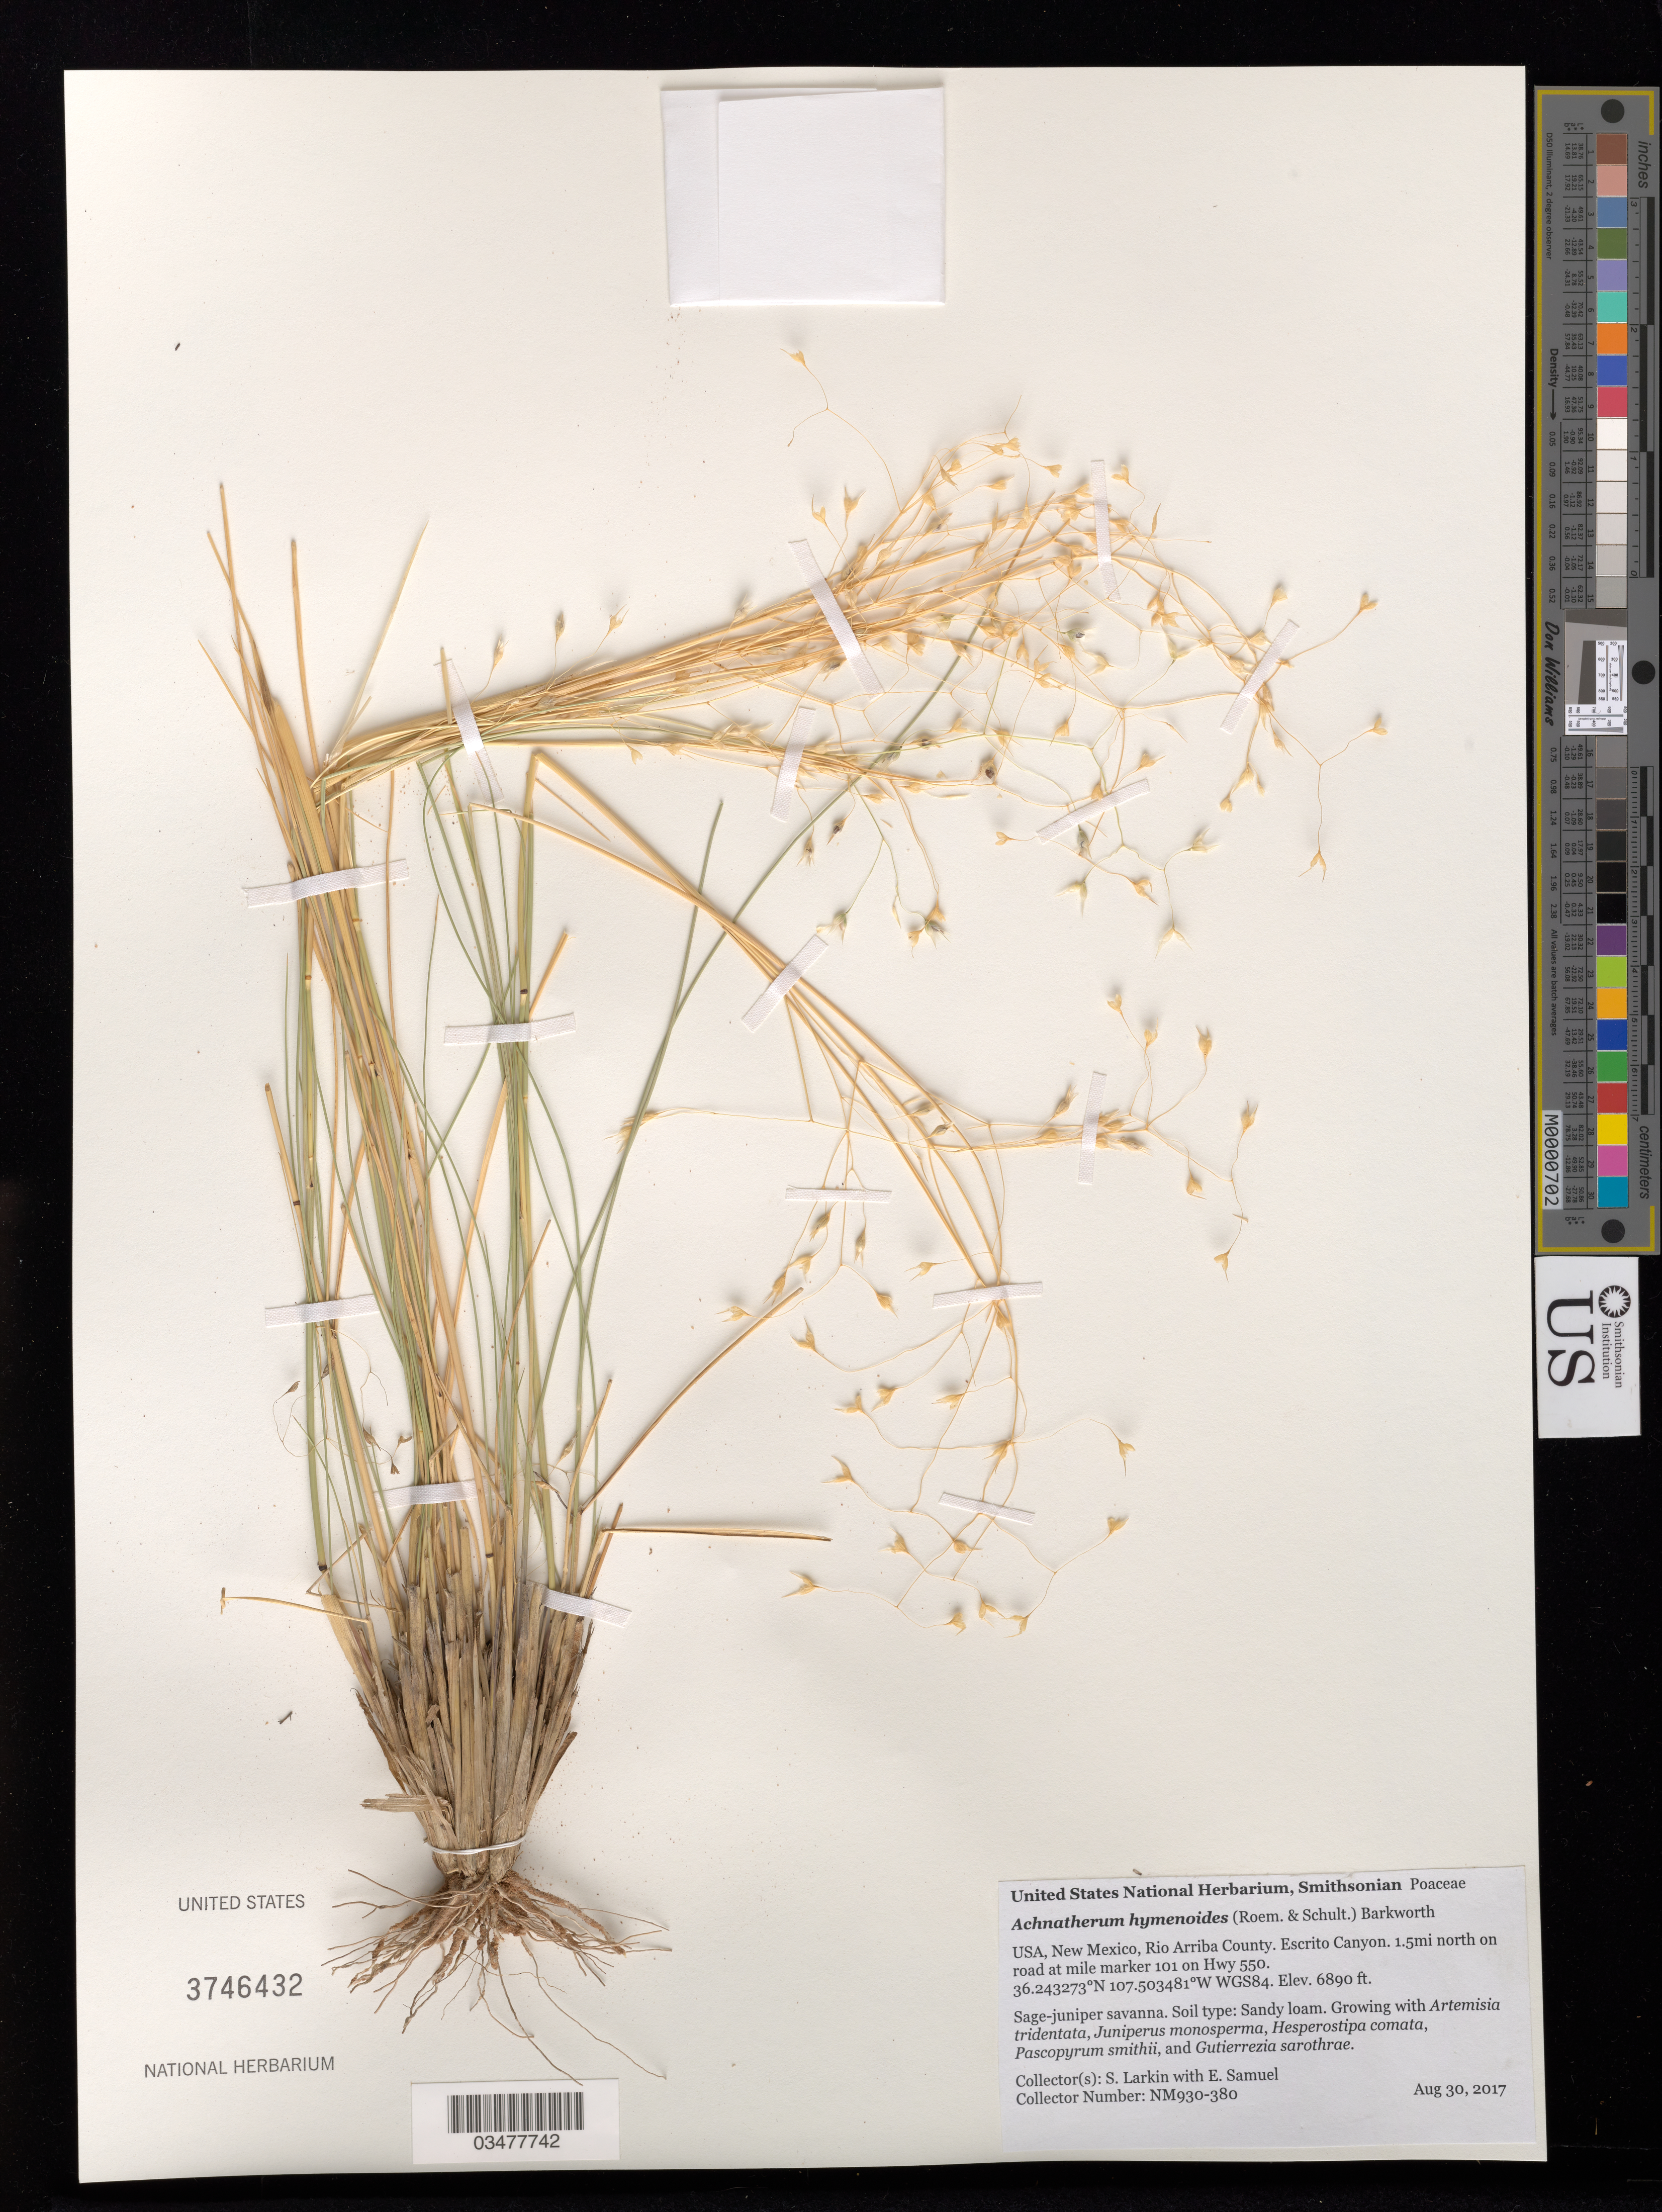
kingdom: Plantae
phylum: Tracheophyta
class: Liliopsida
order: Poales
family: Poaceae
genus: Achnatherum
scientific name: Achnatherum hymenoides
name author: (Roem. & Schult.) Barkworth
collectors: S. Larkin & E. Samuel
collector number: NM930-380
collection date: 2017-08-30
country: United States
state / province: New Mexico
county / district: Rio Arriba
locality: BLM, Escrito Canyon.1.5 mi N on road at mile marker 101 on Hwy 550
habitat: Sandy loam. Sage-juniper savanna. WithArtemisia tridentata, Juniperus monosperma, Hesperostipa comata, etc.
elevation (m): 2100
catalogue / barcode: US 3746432